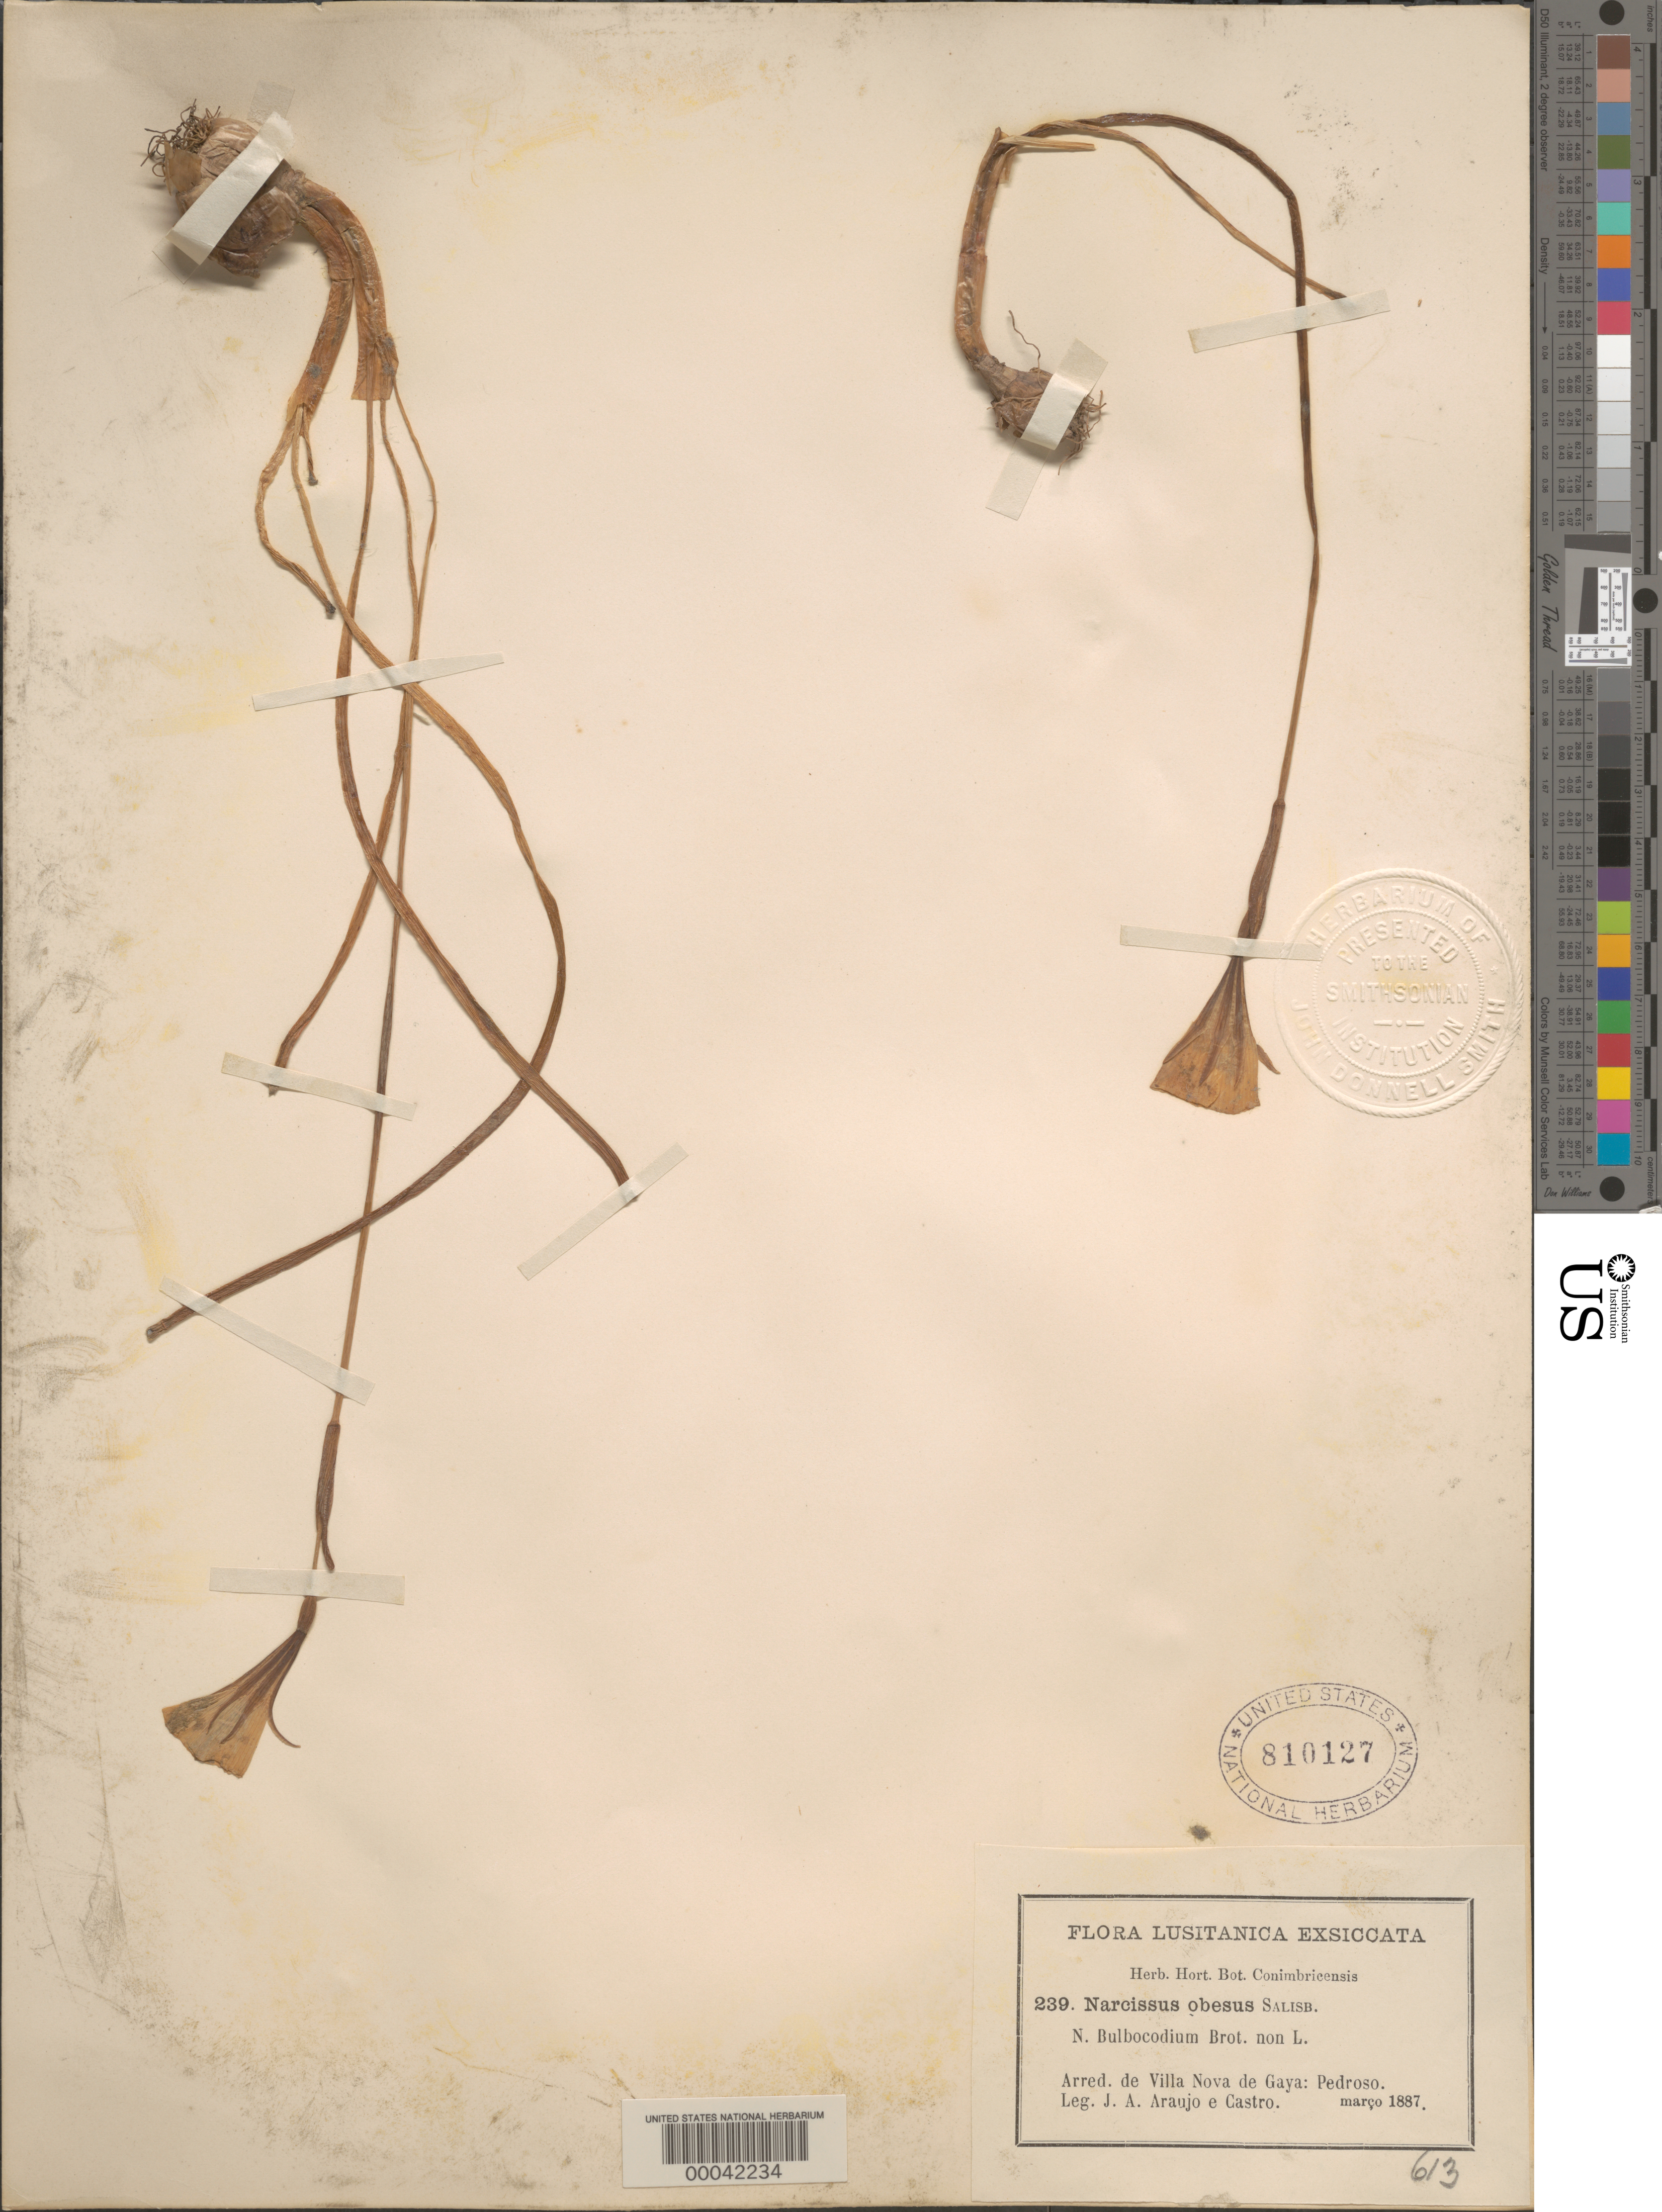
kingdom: Plantae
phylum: Tracheophyta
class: Liliopsida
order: Asparagales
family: Amaryllidaceae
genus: Narcissus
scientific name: Narcissus obesus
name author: Salisb.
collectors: J. d'Araujo e Castro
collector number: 239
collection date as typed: Mar 1887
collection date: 1887-03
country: Portugal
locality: Arred. de villa nova de gaya; pedroso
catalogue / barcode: US 810127